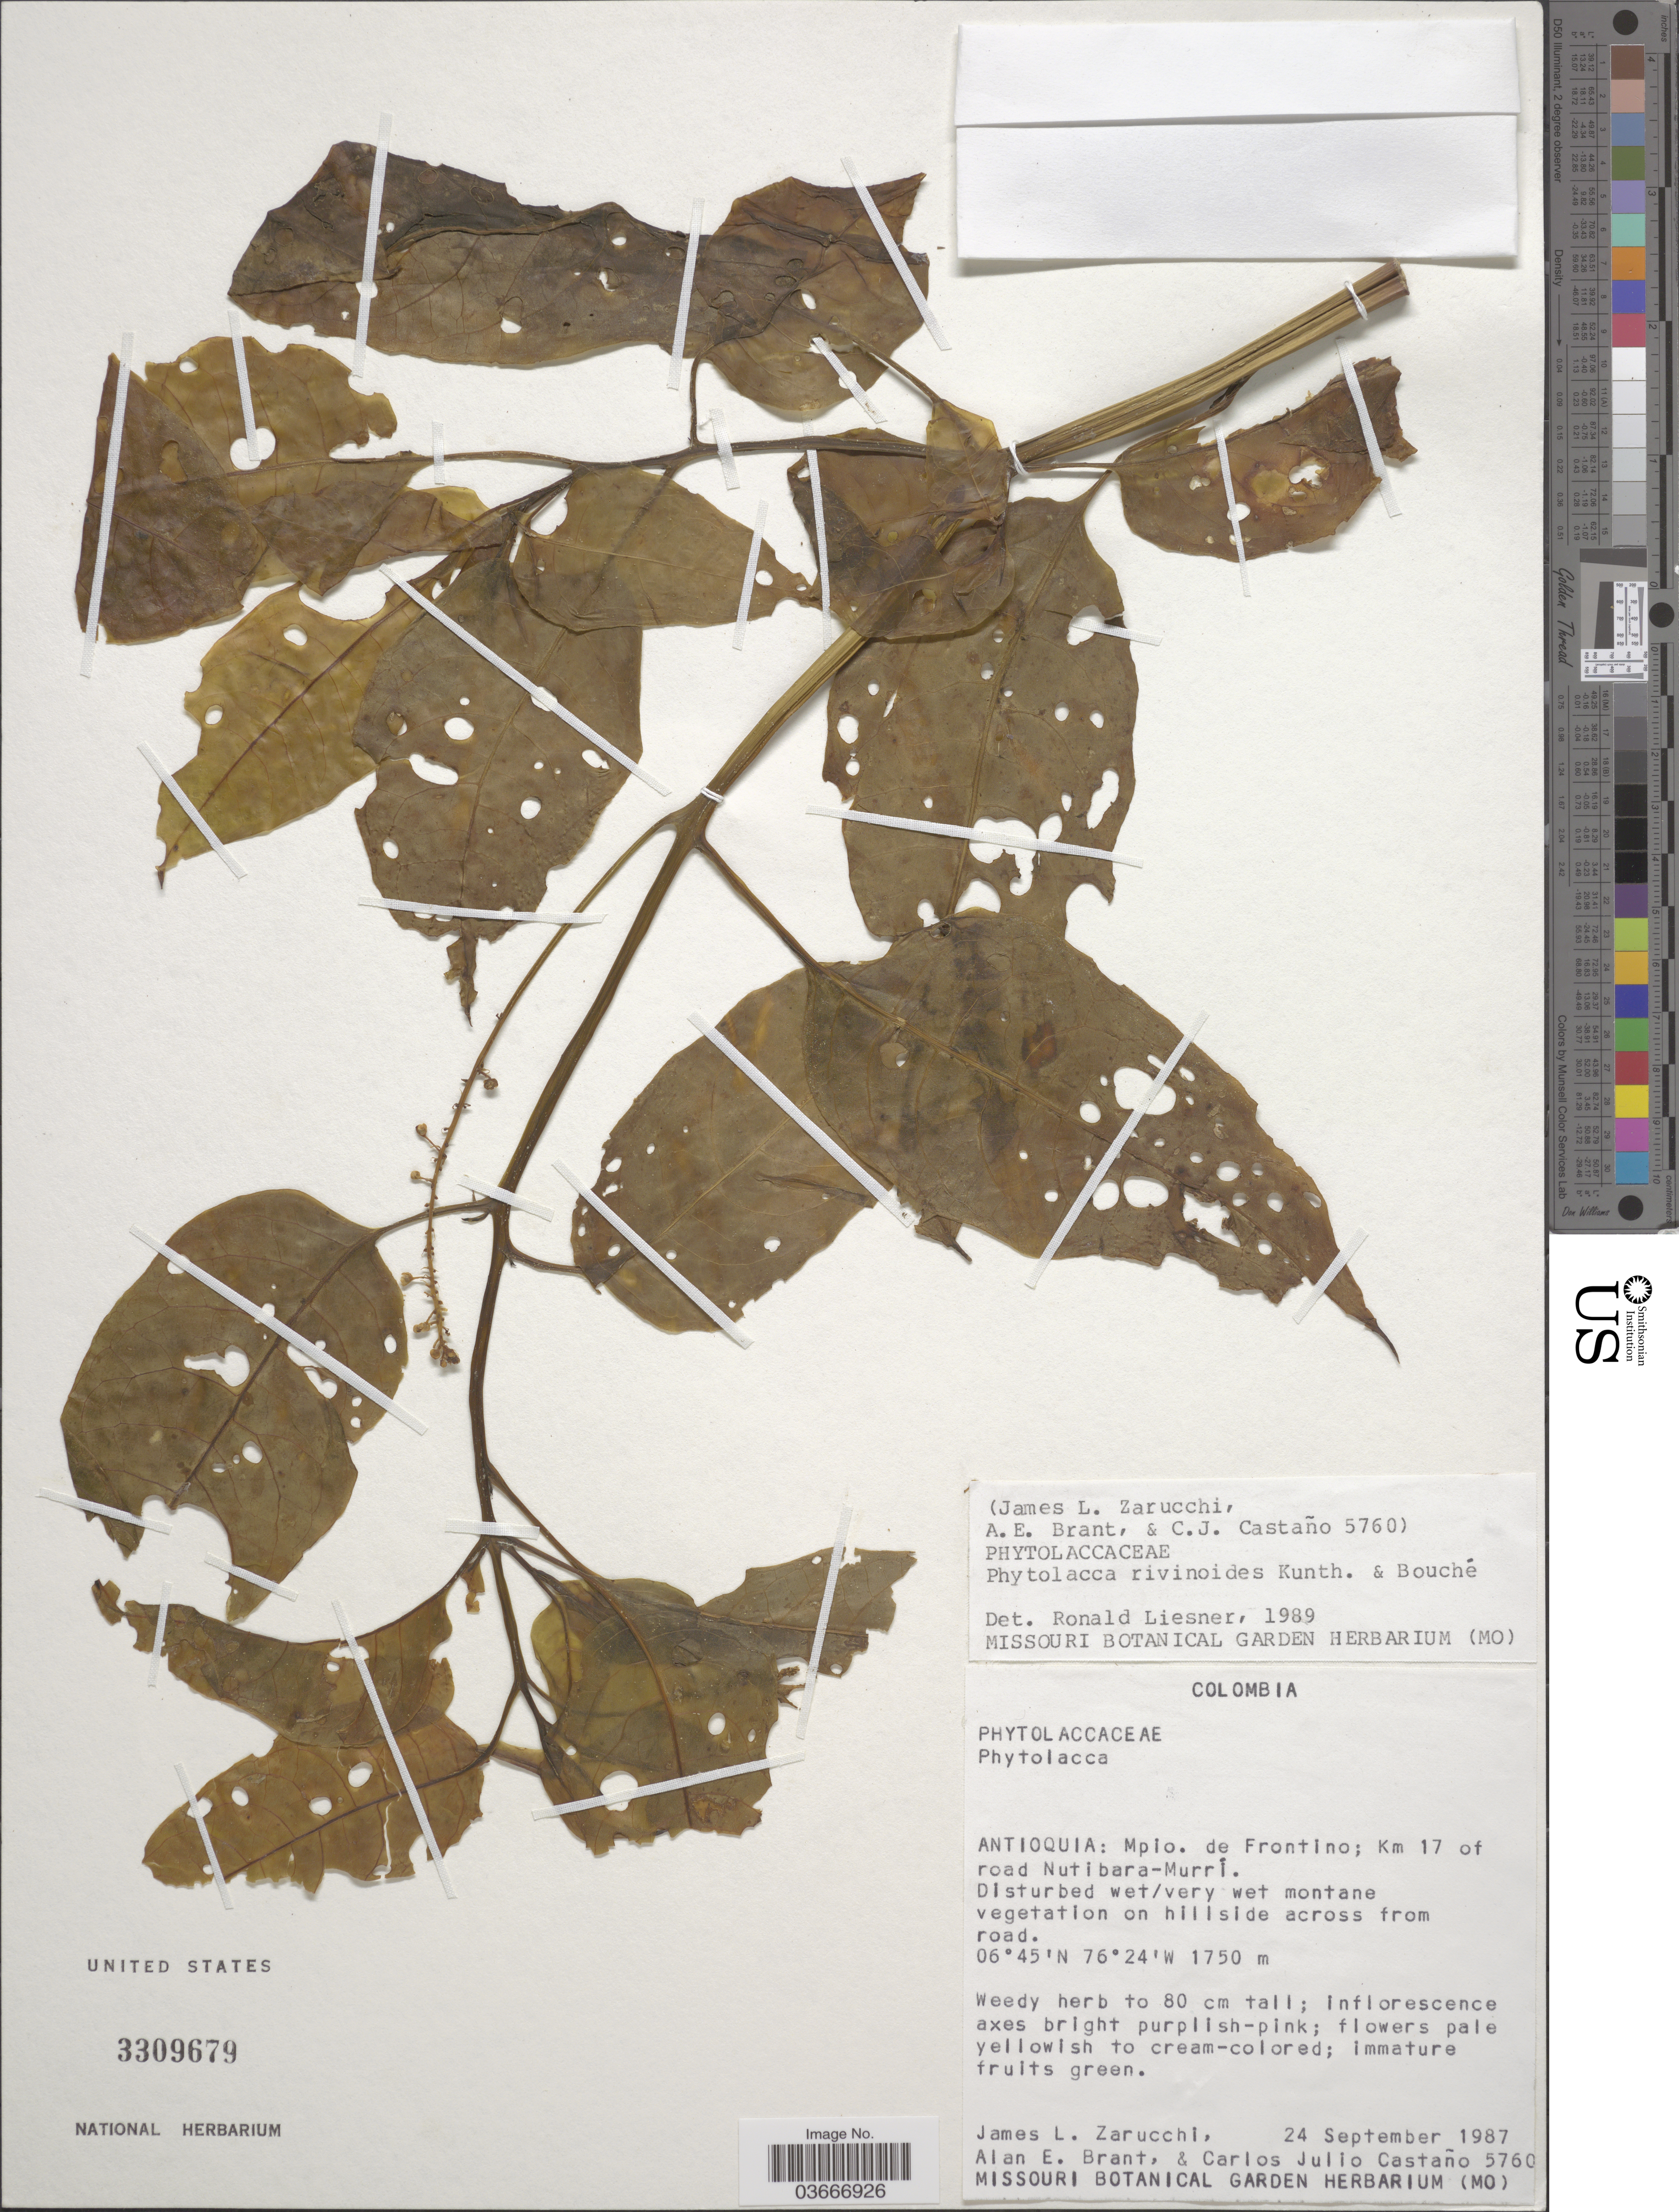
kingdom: Plantae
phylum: Tracheophyta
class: Magnoliopsida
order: Caryophyllales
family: Phytolaccaceae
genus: Phytolacca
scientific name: Phytolacca rivinoides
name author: Kunth & C.D. Bouché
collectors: J. L. Zarucchi, A. Brant & C. Castaño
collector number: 5760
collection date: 1987-09-24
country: Colombia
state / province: Antioquia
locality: Mpio. de Frontino; Km 17 of road Nutibara-Murri.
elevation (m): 1750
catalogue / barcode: US 3309679